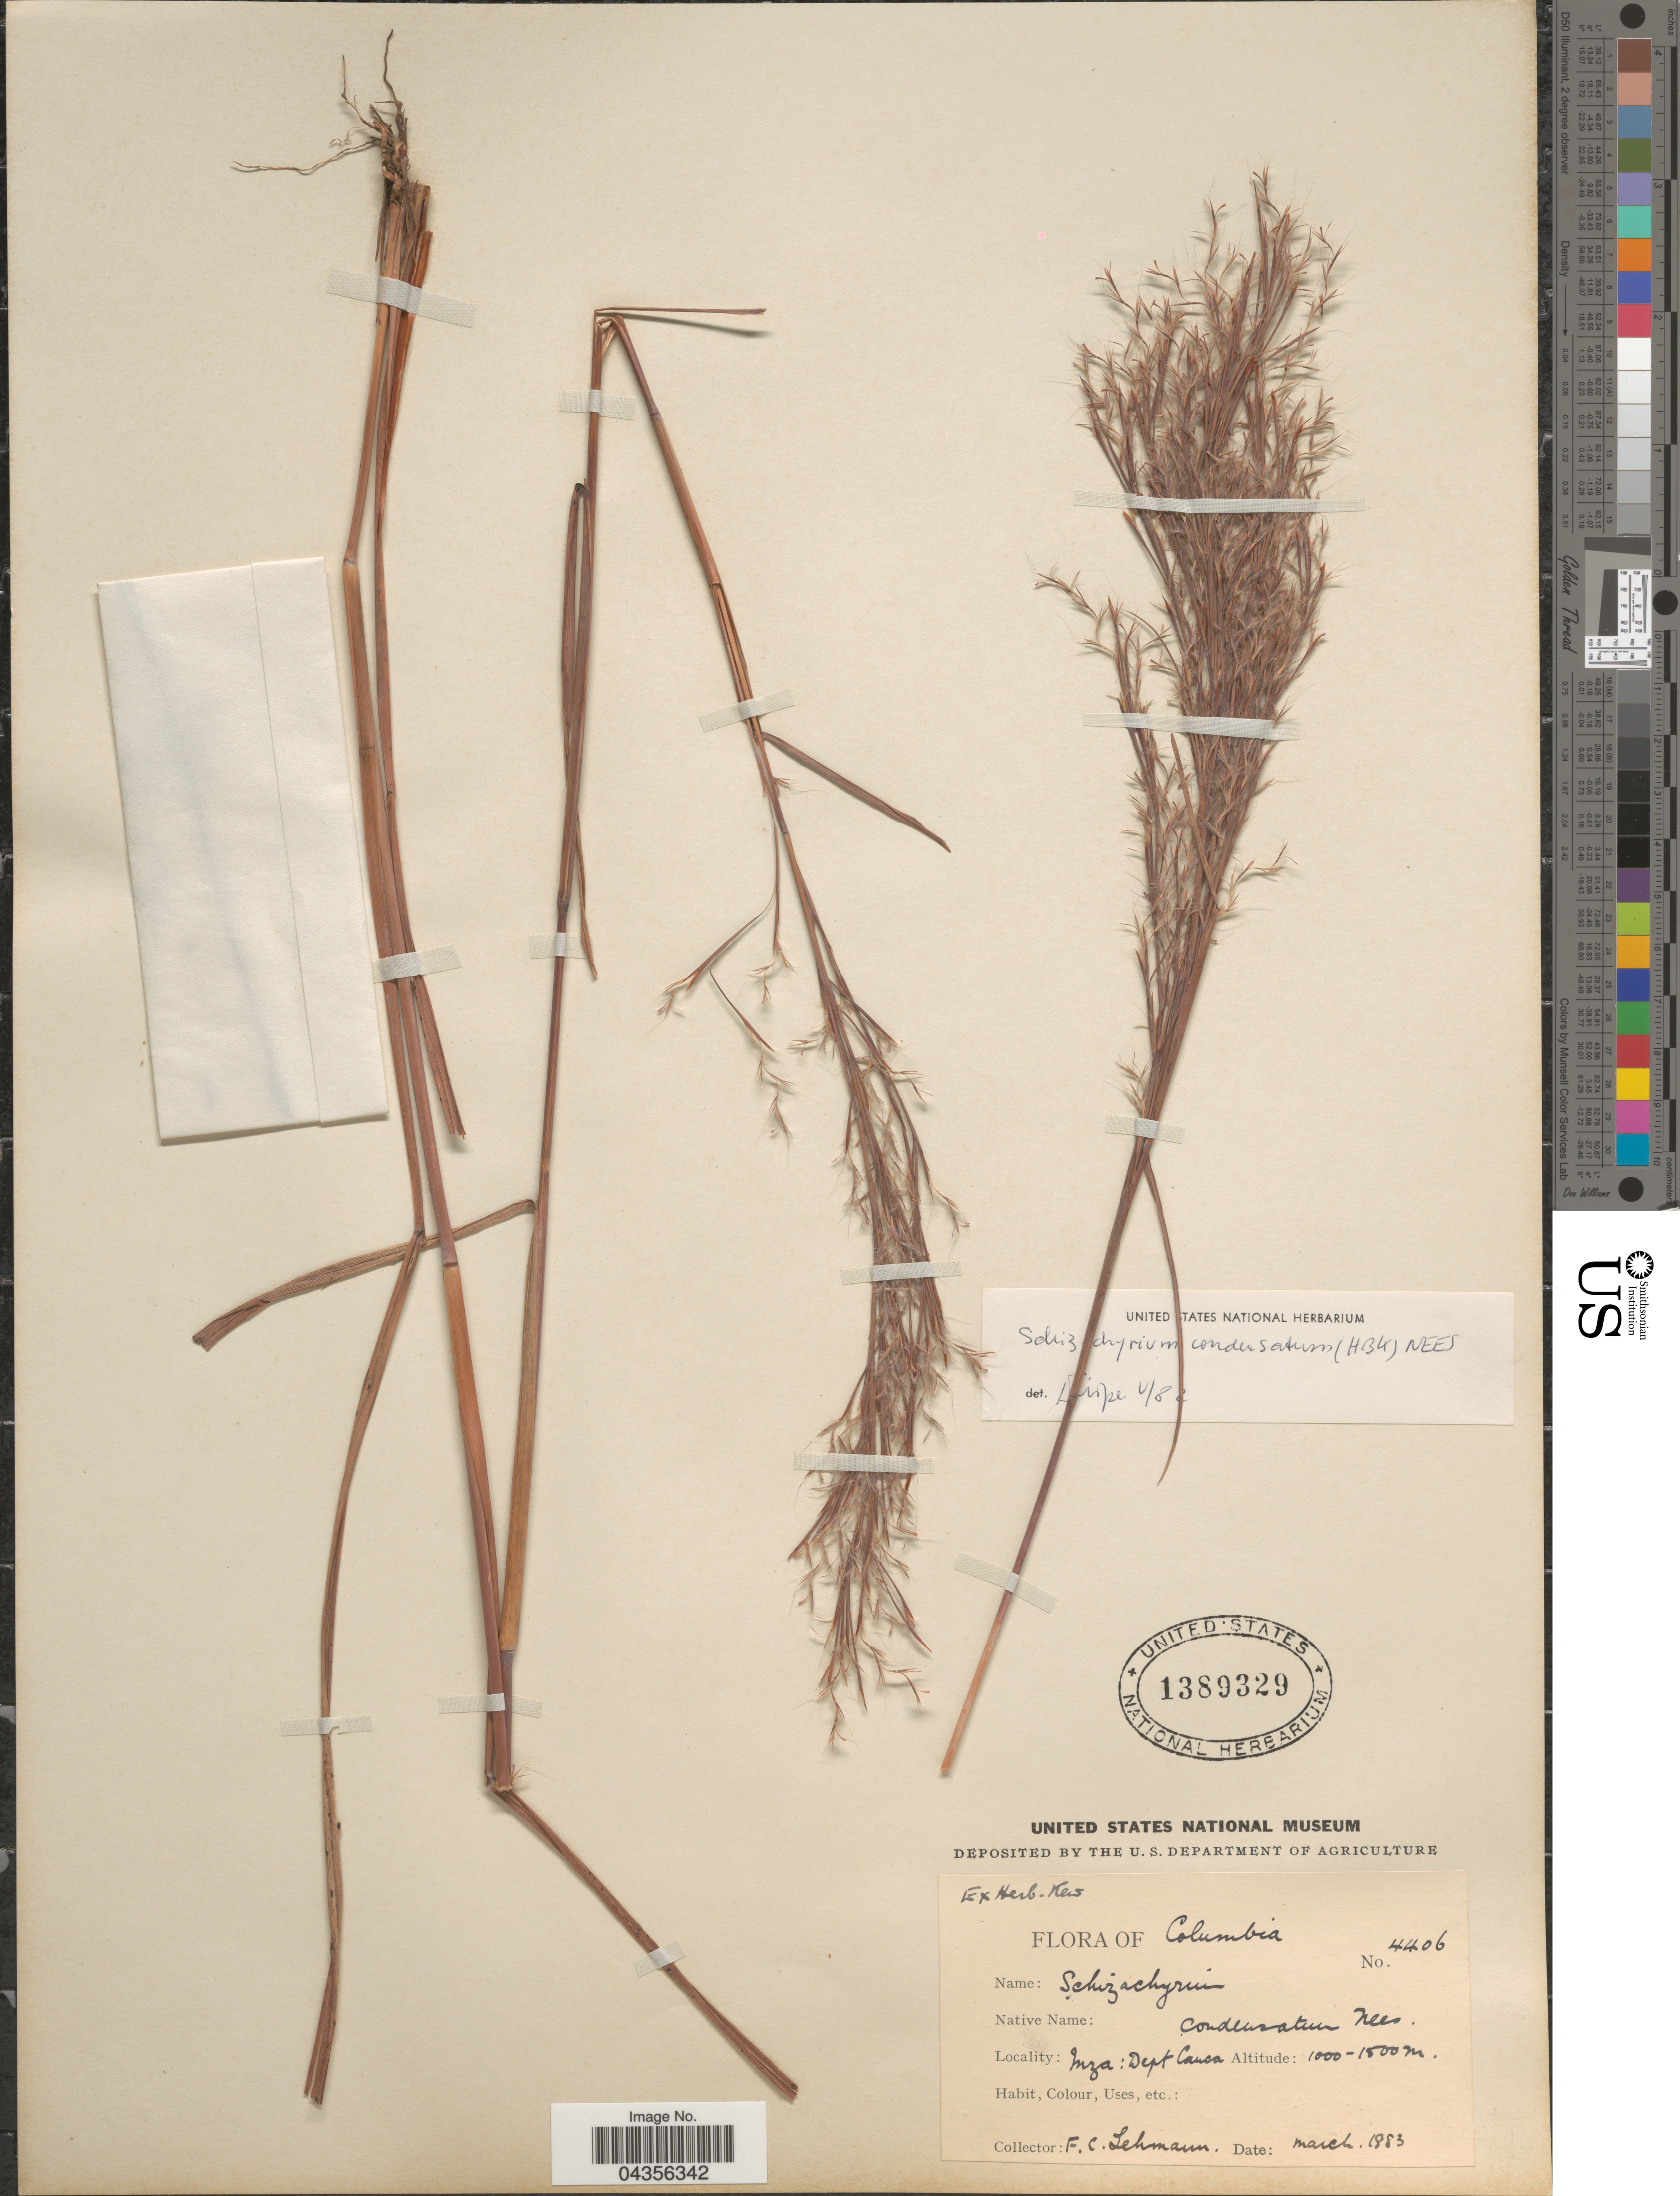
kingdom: Plantae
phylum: Tracheophyta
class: Liliopsida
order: Poales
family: Poaceae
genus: Schizachyrium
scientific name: Schizachyrium microstachyum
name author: (Desv. ex Ham.) Roseng. et al.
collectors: F. C. Lehmann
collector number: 4406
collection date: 1883-03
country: Colombia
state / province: Cauca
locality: Mza: Dept Cauca.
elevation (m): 1000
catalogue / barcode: US 1389329